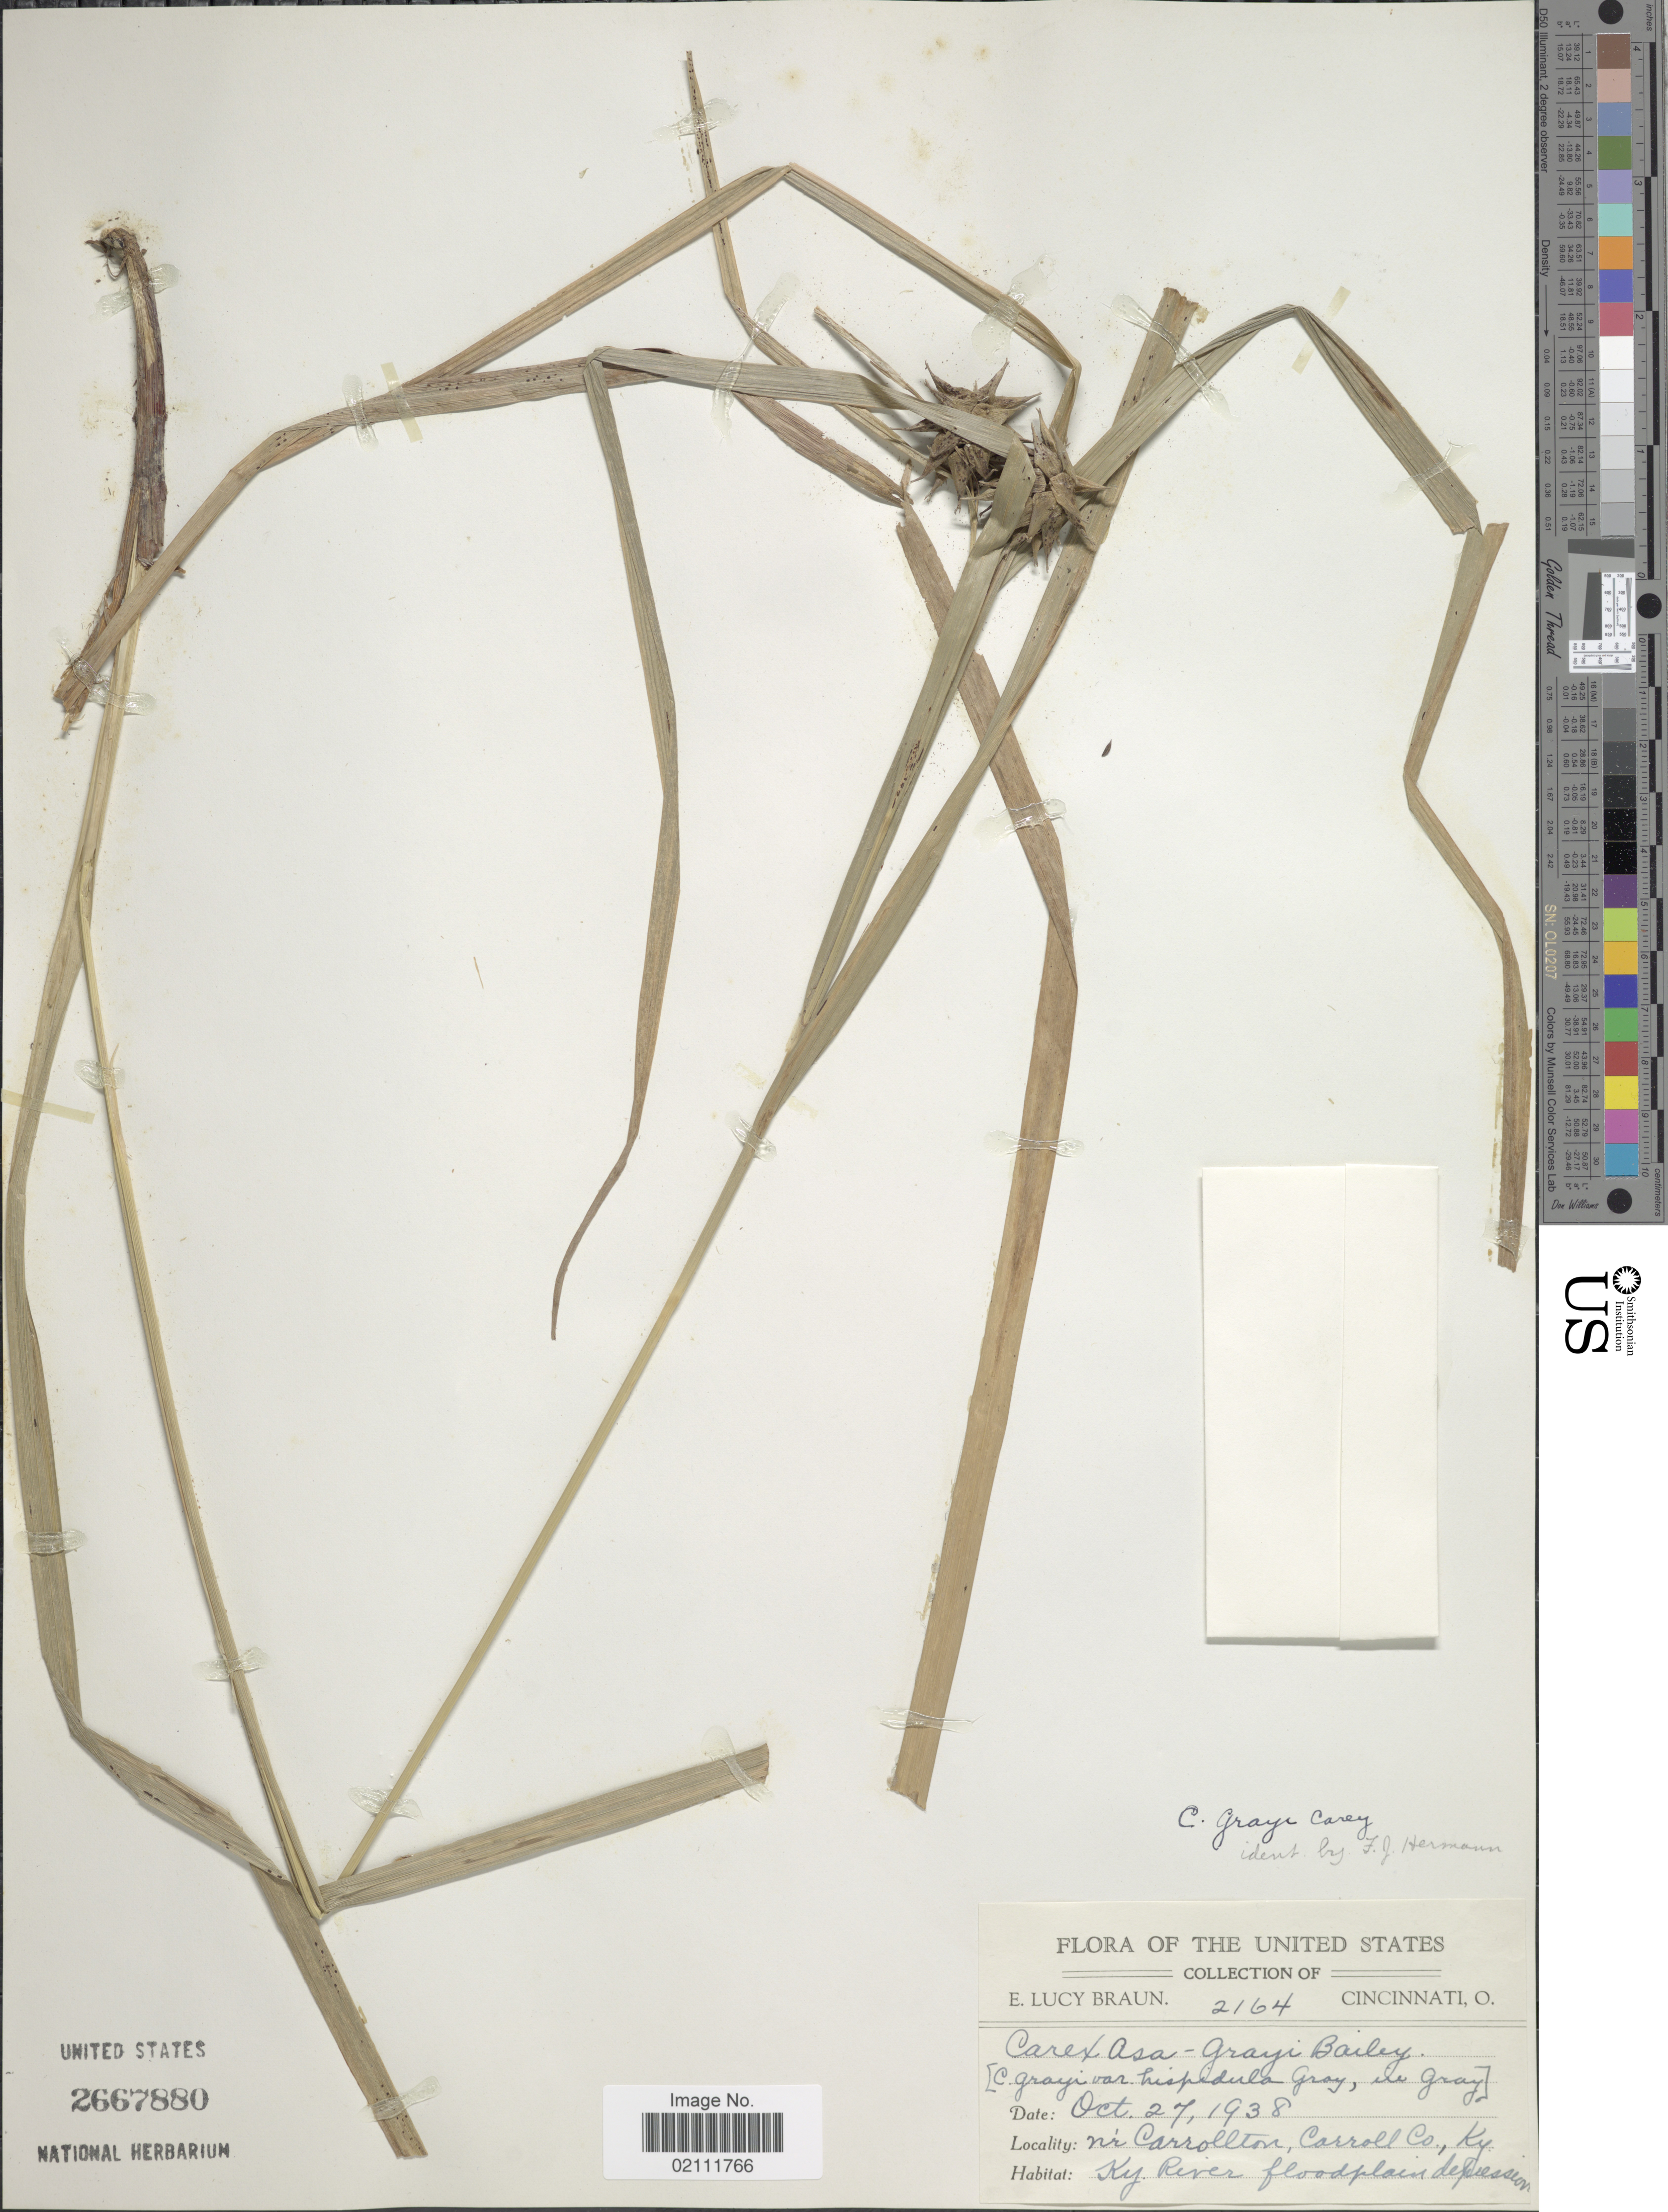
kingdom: Plantae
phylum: Tracheophyta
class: Liliopsida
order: Poales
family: Cyperaceae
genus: Carex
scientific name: Carex grayi var. hispidula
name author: A. Gray ex L.H. Bailey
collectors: E. L. Braun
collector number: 2164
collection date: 1938-10-27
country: United States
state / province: Kentucky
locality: Nr Carollton, Caroll Co, Ky River floodplain depression.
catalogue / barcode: US 2667880